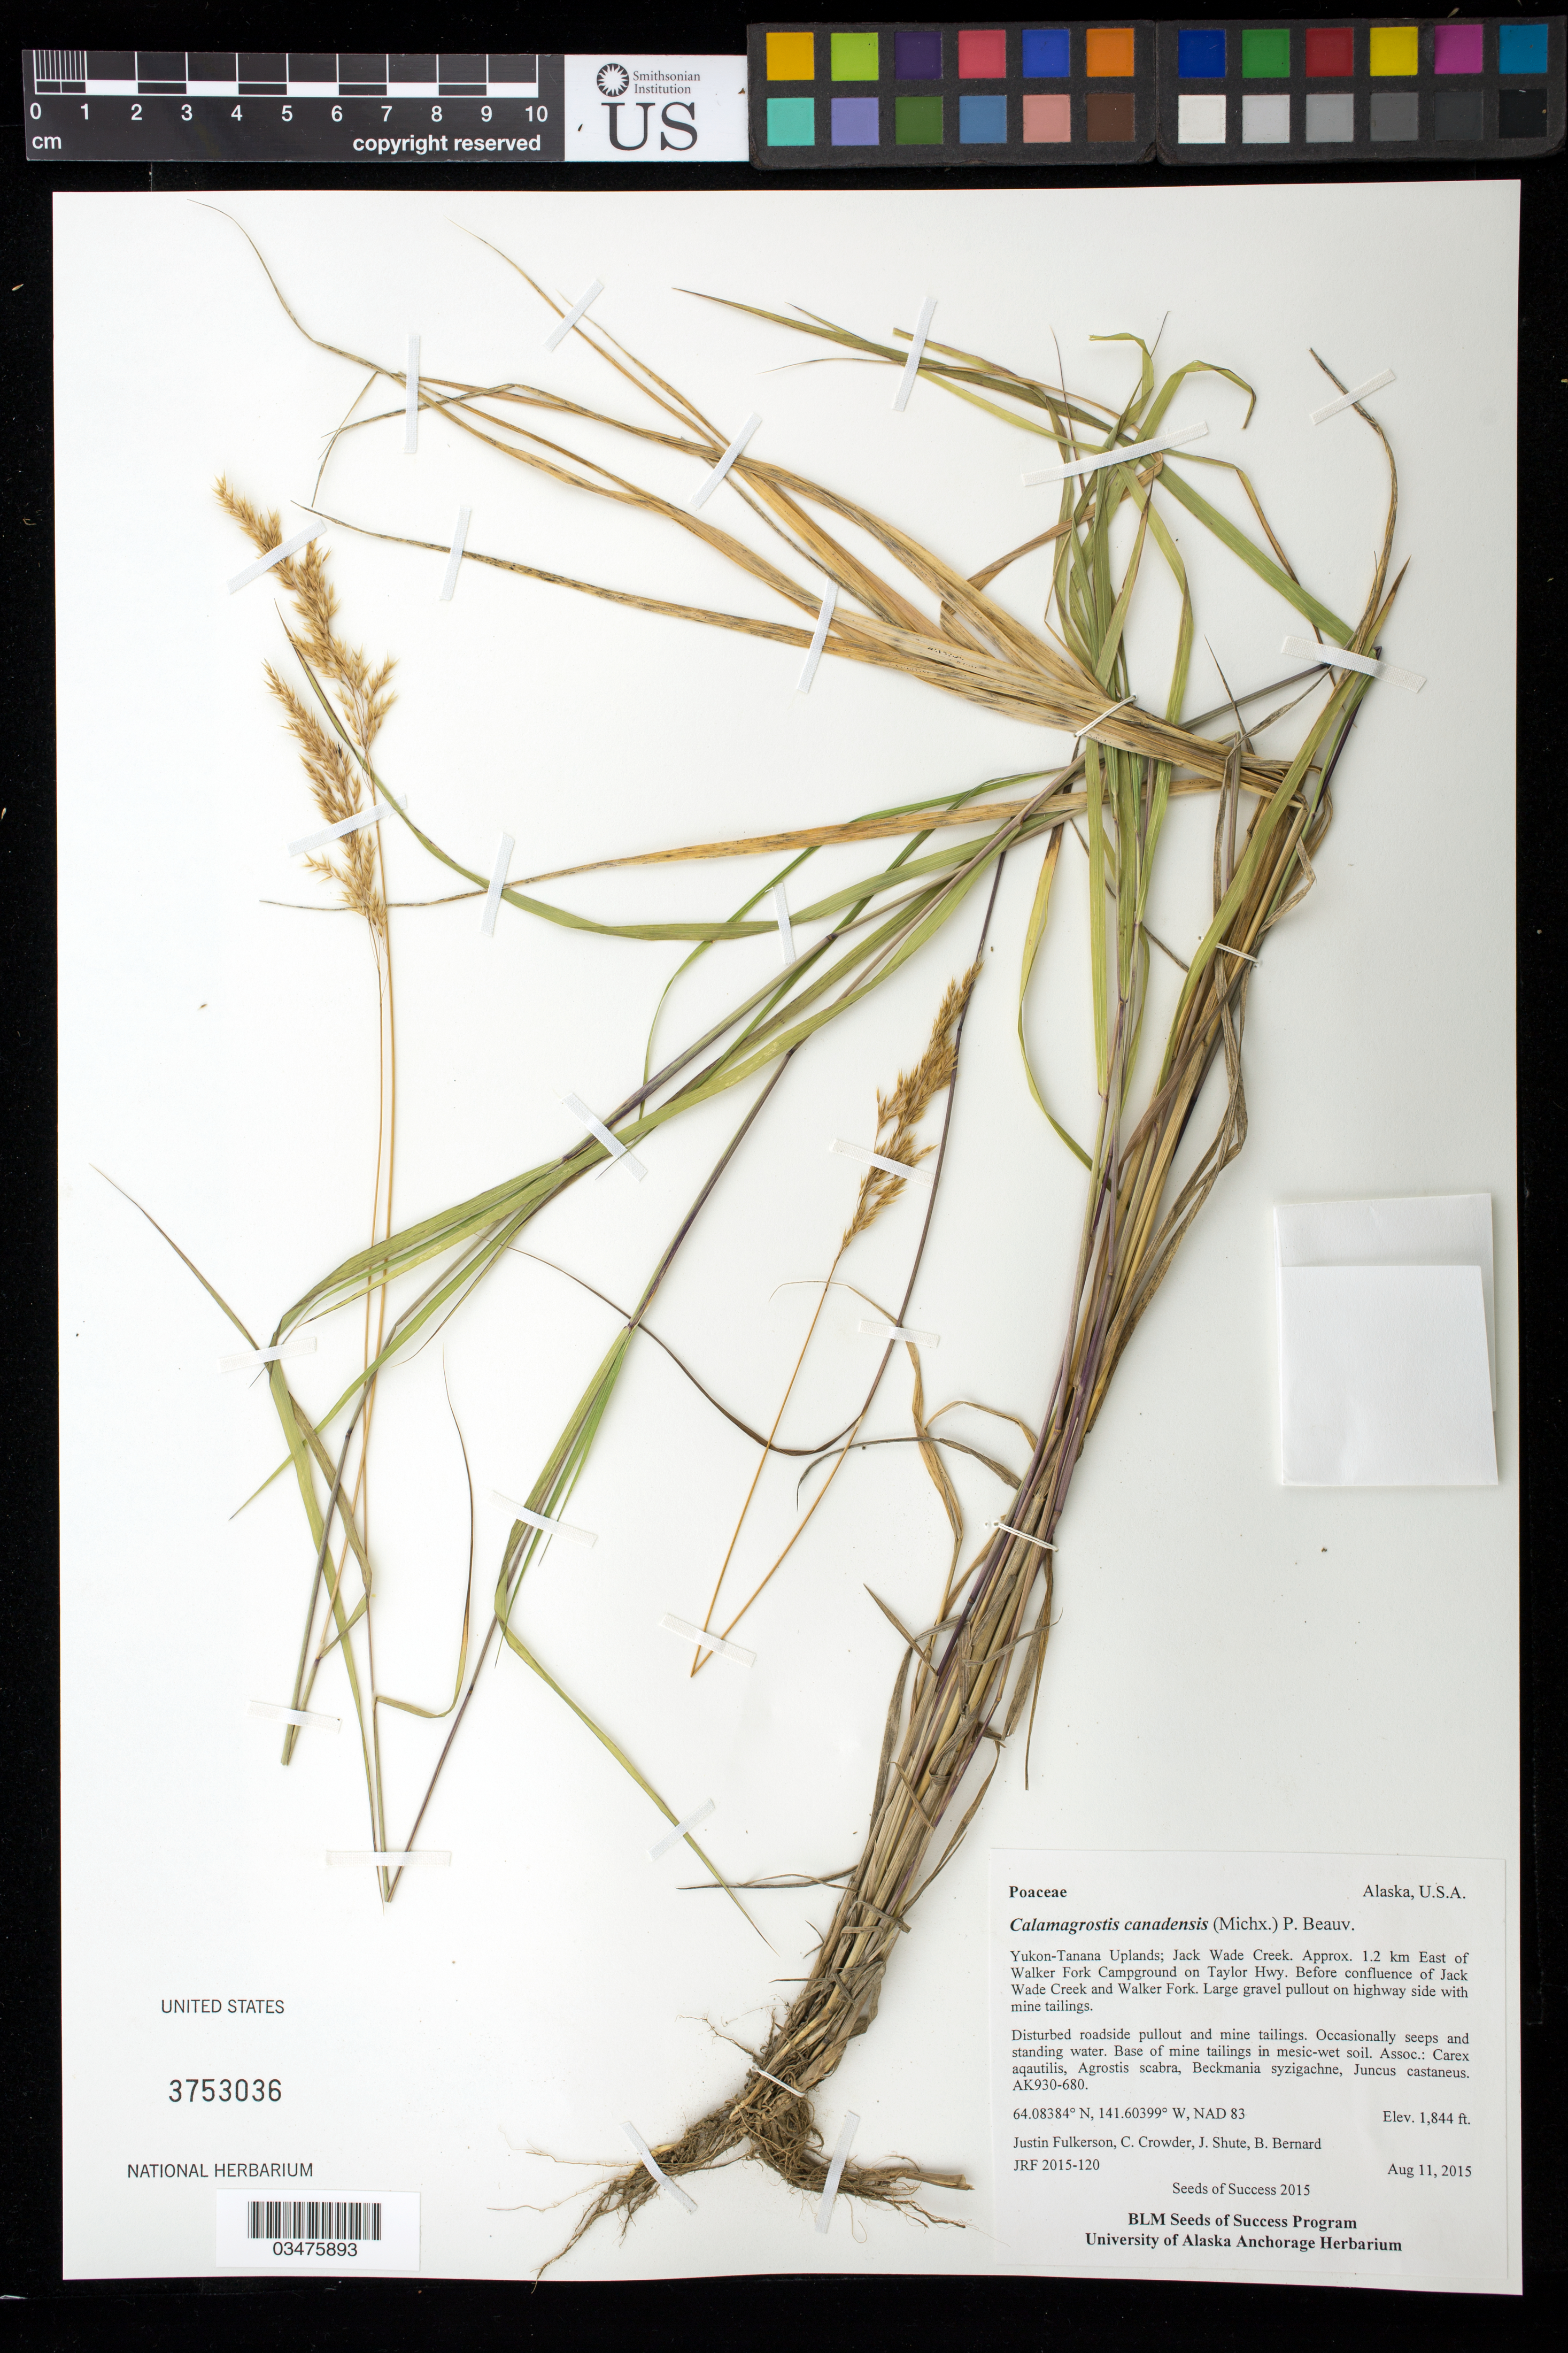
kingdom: Plantae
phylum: Tracheophyta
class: Liliopsida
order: Poales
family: Poaceae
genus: Calamagrostis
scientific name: Calamagrostis canadensis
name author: (Michx.) P. Beauv.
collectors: J. Fulkerson, C. Crowder, J. Shute & B. Bernard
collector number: AK930-680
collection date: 2015-08-11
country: United States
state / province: Alaska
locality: Yukon-Tanana Uplands, Jack Wade Creek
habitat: Disturbed roadside pullout and mine tailings. Occasional seeps and standing water. Base of mine tailings.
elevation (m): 562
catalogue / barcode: US 3753036